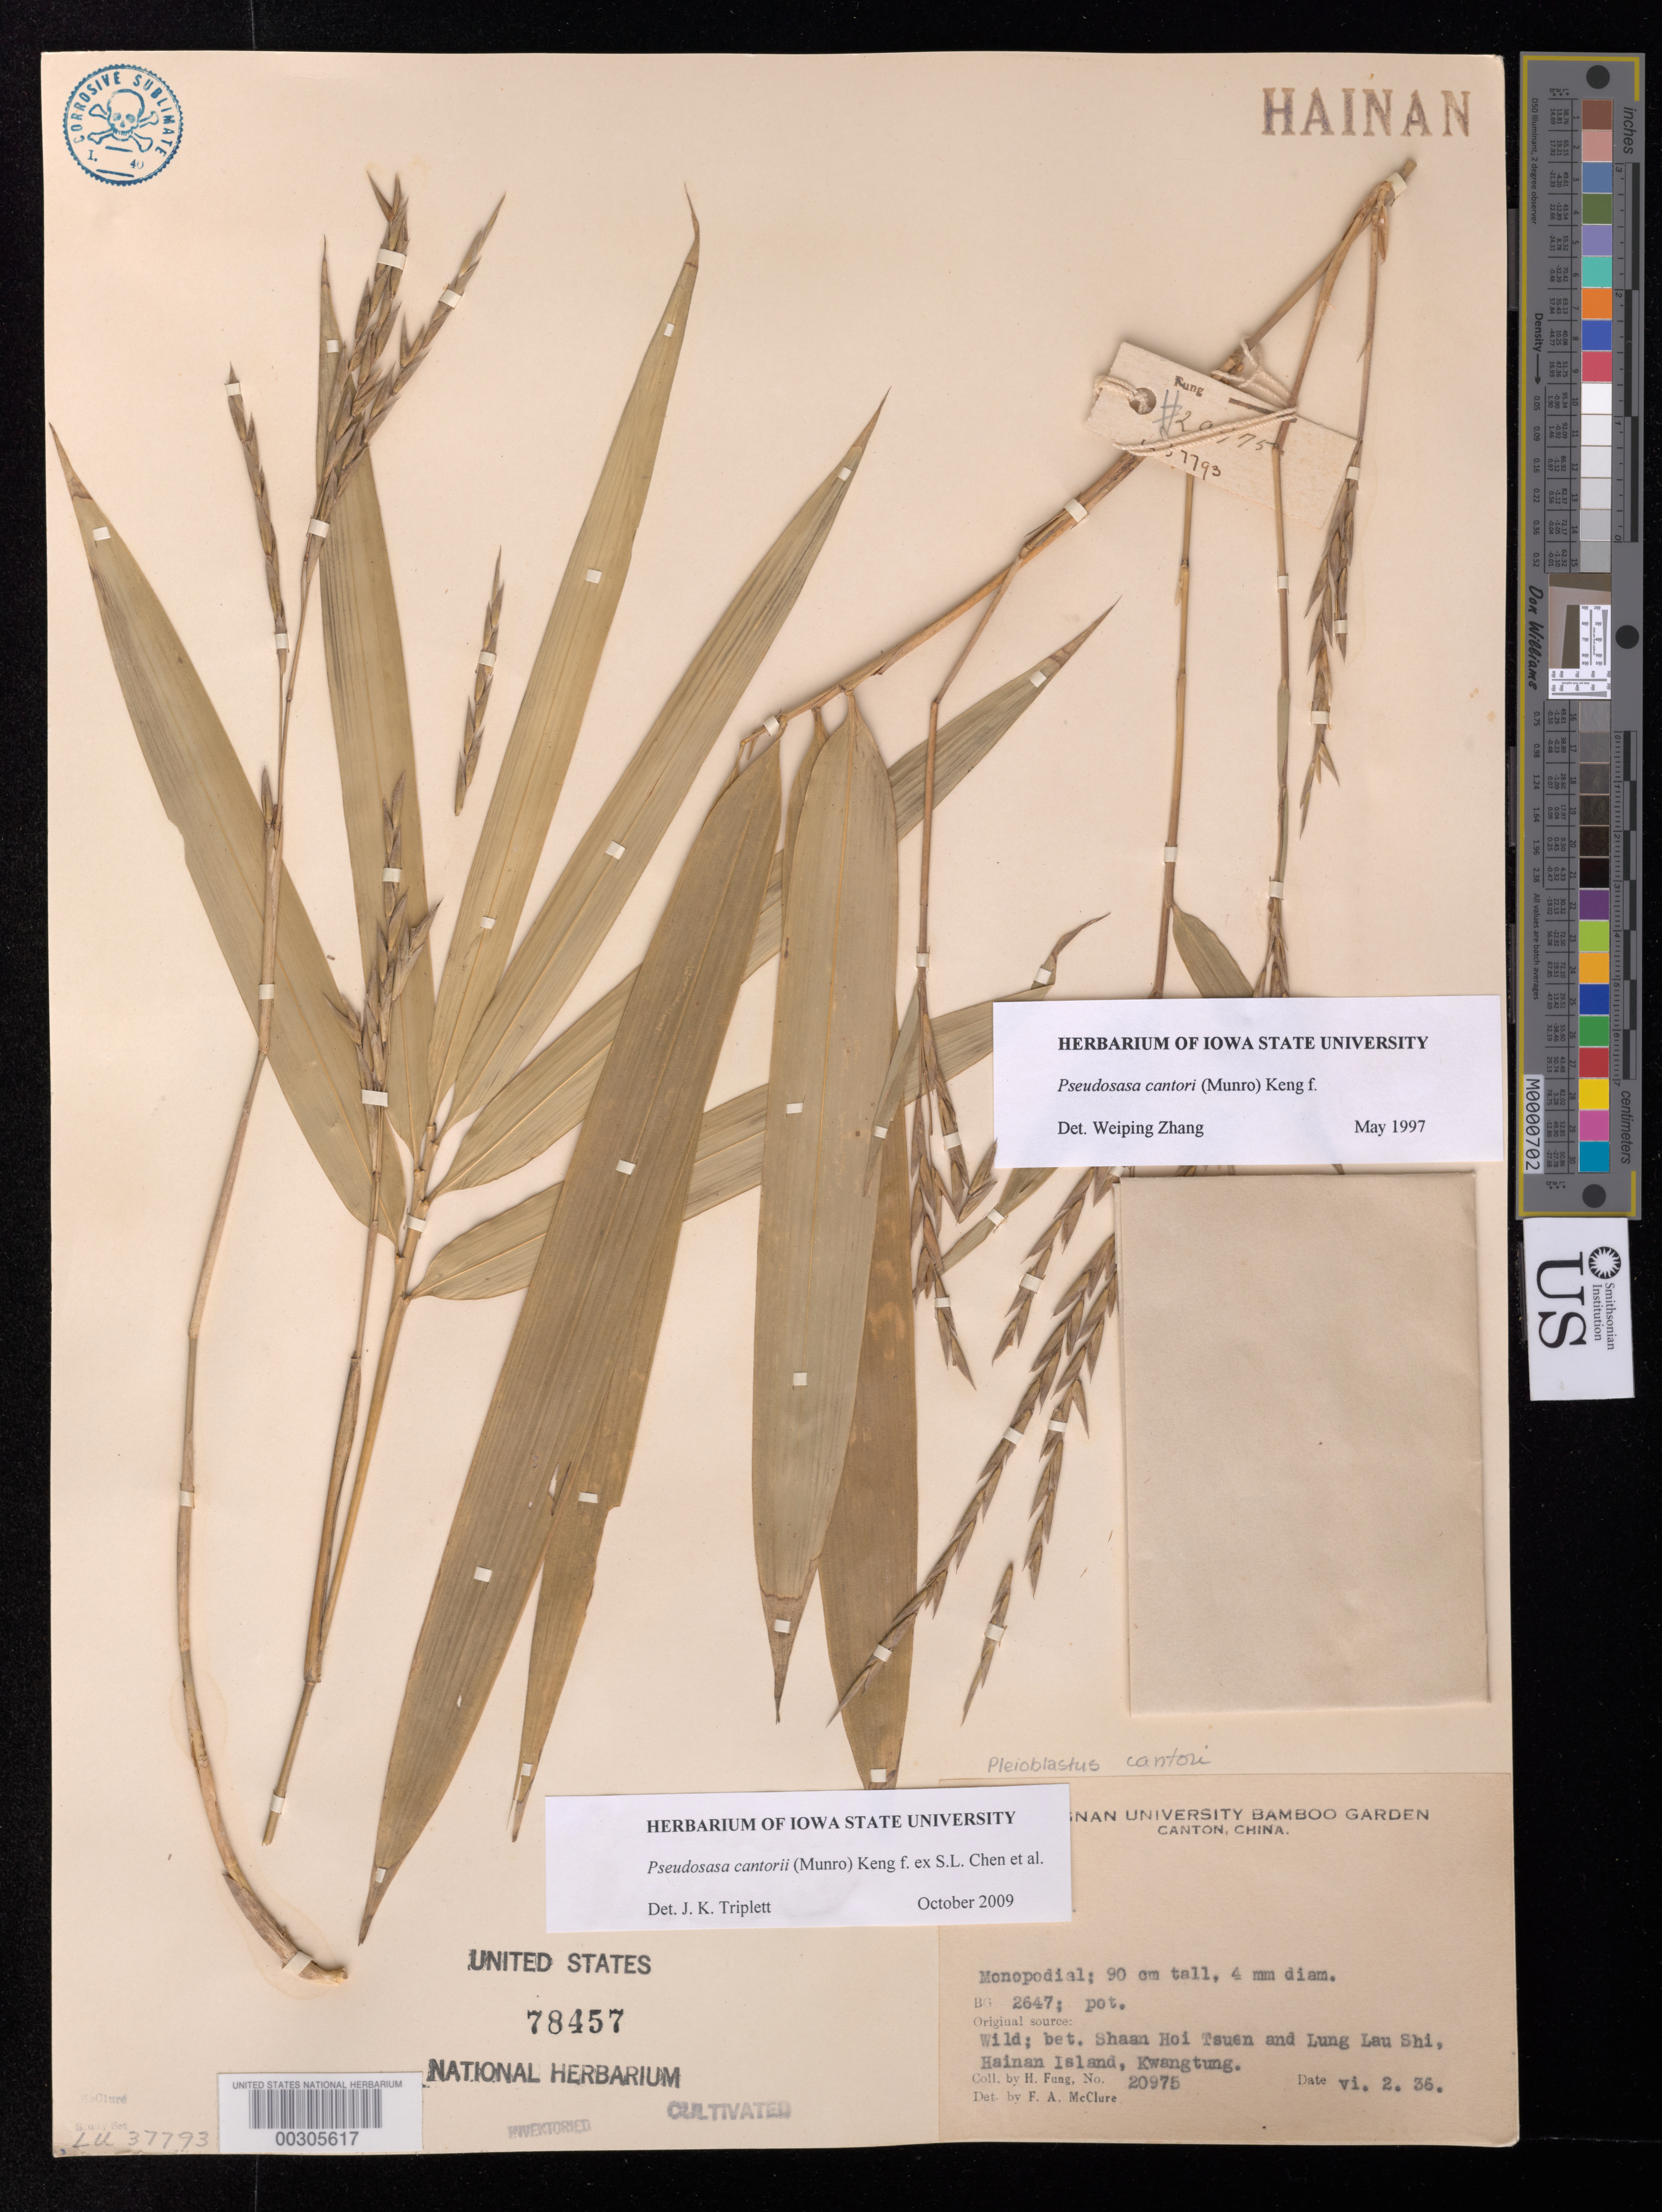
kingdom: Plantae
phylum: Tracheophyta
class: Liliopsida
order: Poales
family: Poaceae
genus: Pseudosasa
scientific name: Pseudosasa cantorii (Munro) Keng f. ex S.L. Chen et al.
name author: (Munro) Keng f. ex S.L. Chen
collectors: H. L. Fung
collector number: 20975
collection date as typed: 02 Jun 1936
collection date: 1936-06-02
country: China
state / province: Guangdong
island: Honam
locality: Lingnan univ. bg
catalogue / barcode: US 78457